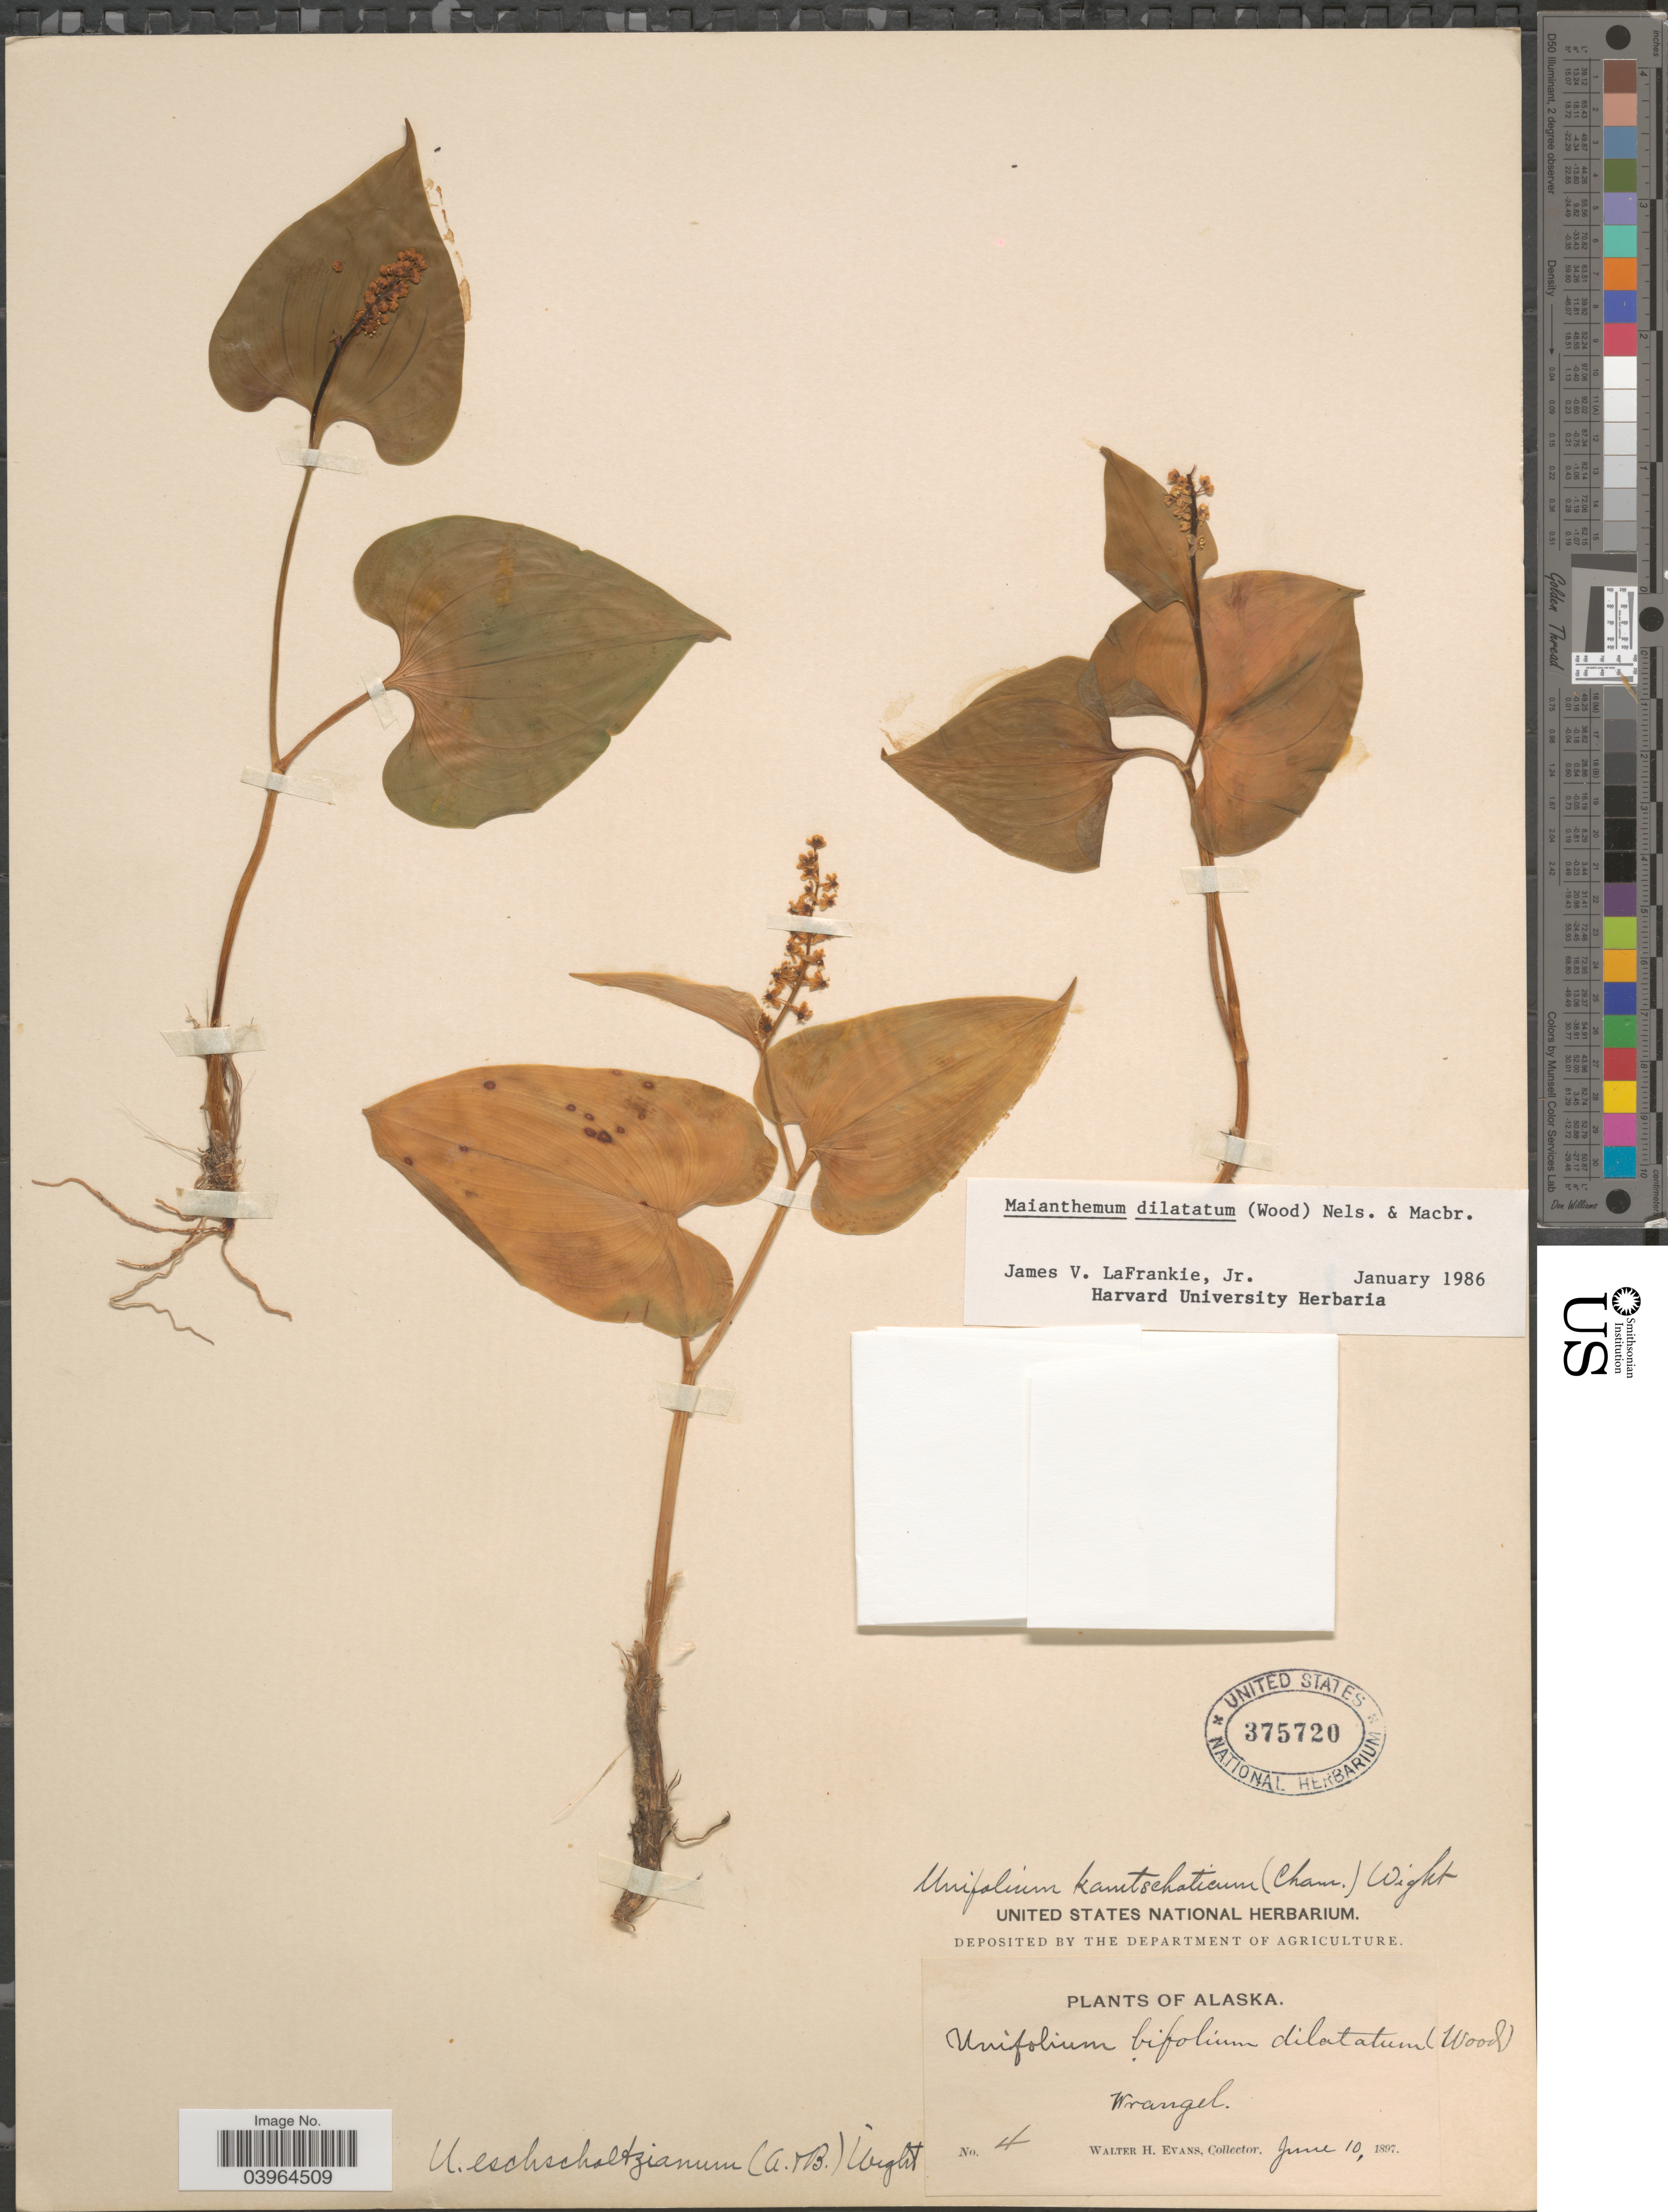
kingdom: Plantae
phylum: Tracheophyta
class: Liliopsida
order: Asparagales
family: Asparagaceae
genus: Maianthemum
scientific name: Maianthemum dilatatum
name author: (Alph. Wood) A. Nelson & J.F. Macbr.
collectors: W. H. Evans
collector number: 4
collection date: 1897-06-10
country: United States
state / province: Alaska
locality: Wrangell.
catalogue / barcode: US 375720